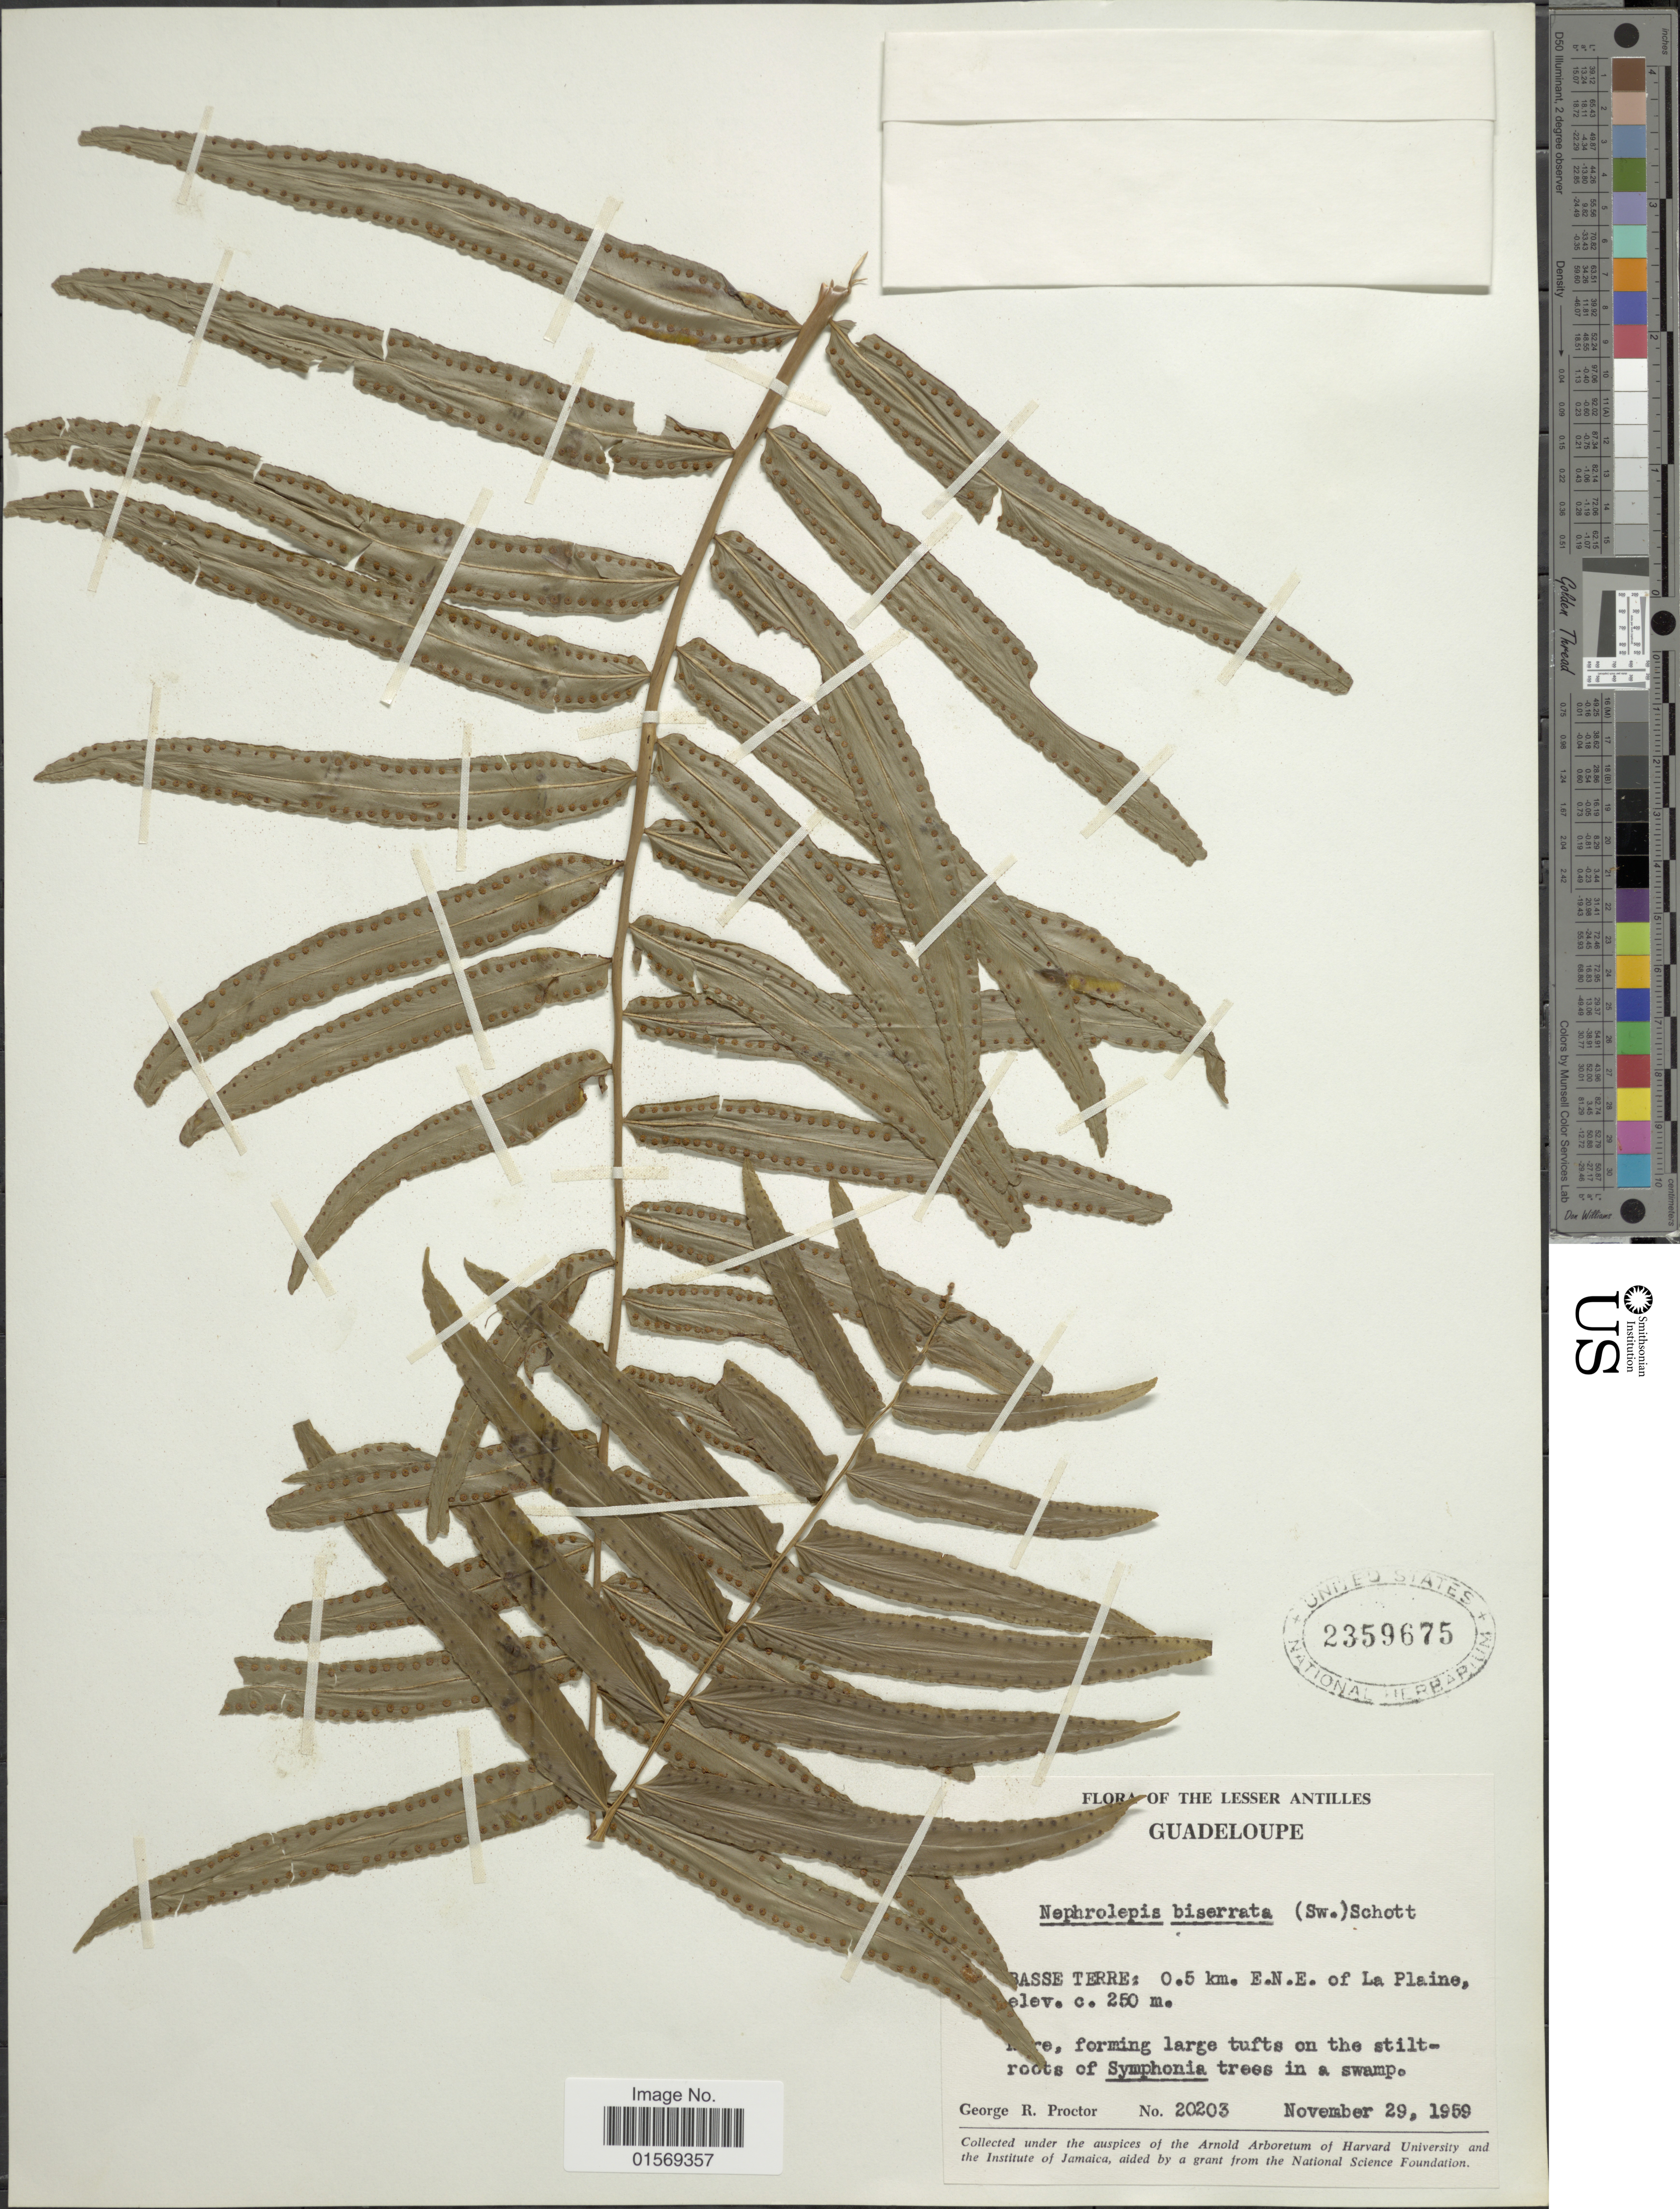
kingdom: Plantae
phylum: Tracheophyta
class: Polypodiopsida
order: Polypodiales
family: Nephrolepidaceae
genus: Nephrolepis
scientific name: Nephrolepis biserrata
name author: (Sw.) Schott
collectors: G. R. Proctor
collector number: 20203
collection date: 1959-11-29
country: Guadeloupe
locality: Guadeloupe, Basse Terre: 0.5 km. E.N.E. of La Plaine.Lesser Antilles.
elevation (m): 250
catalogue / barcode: US 2359675